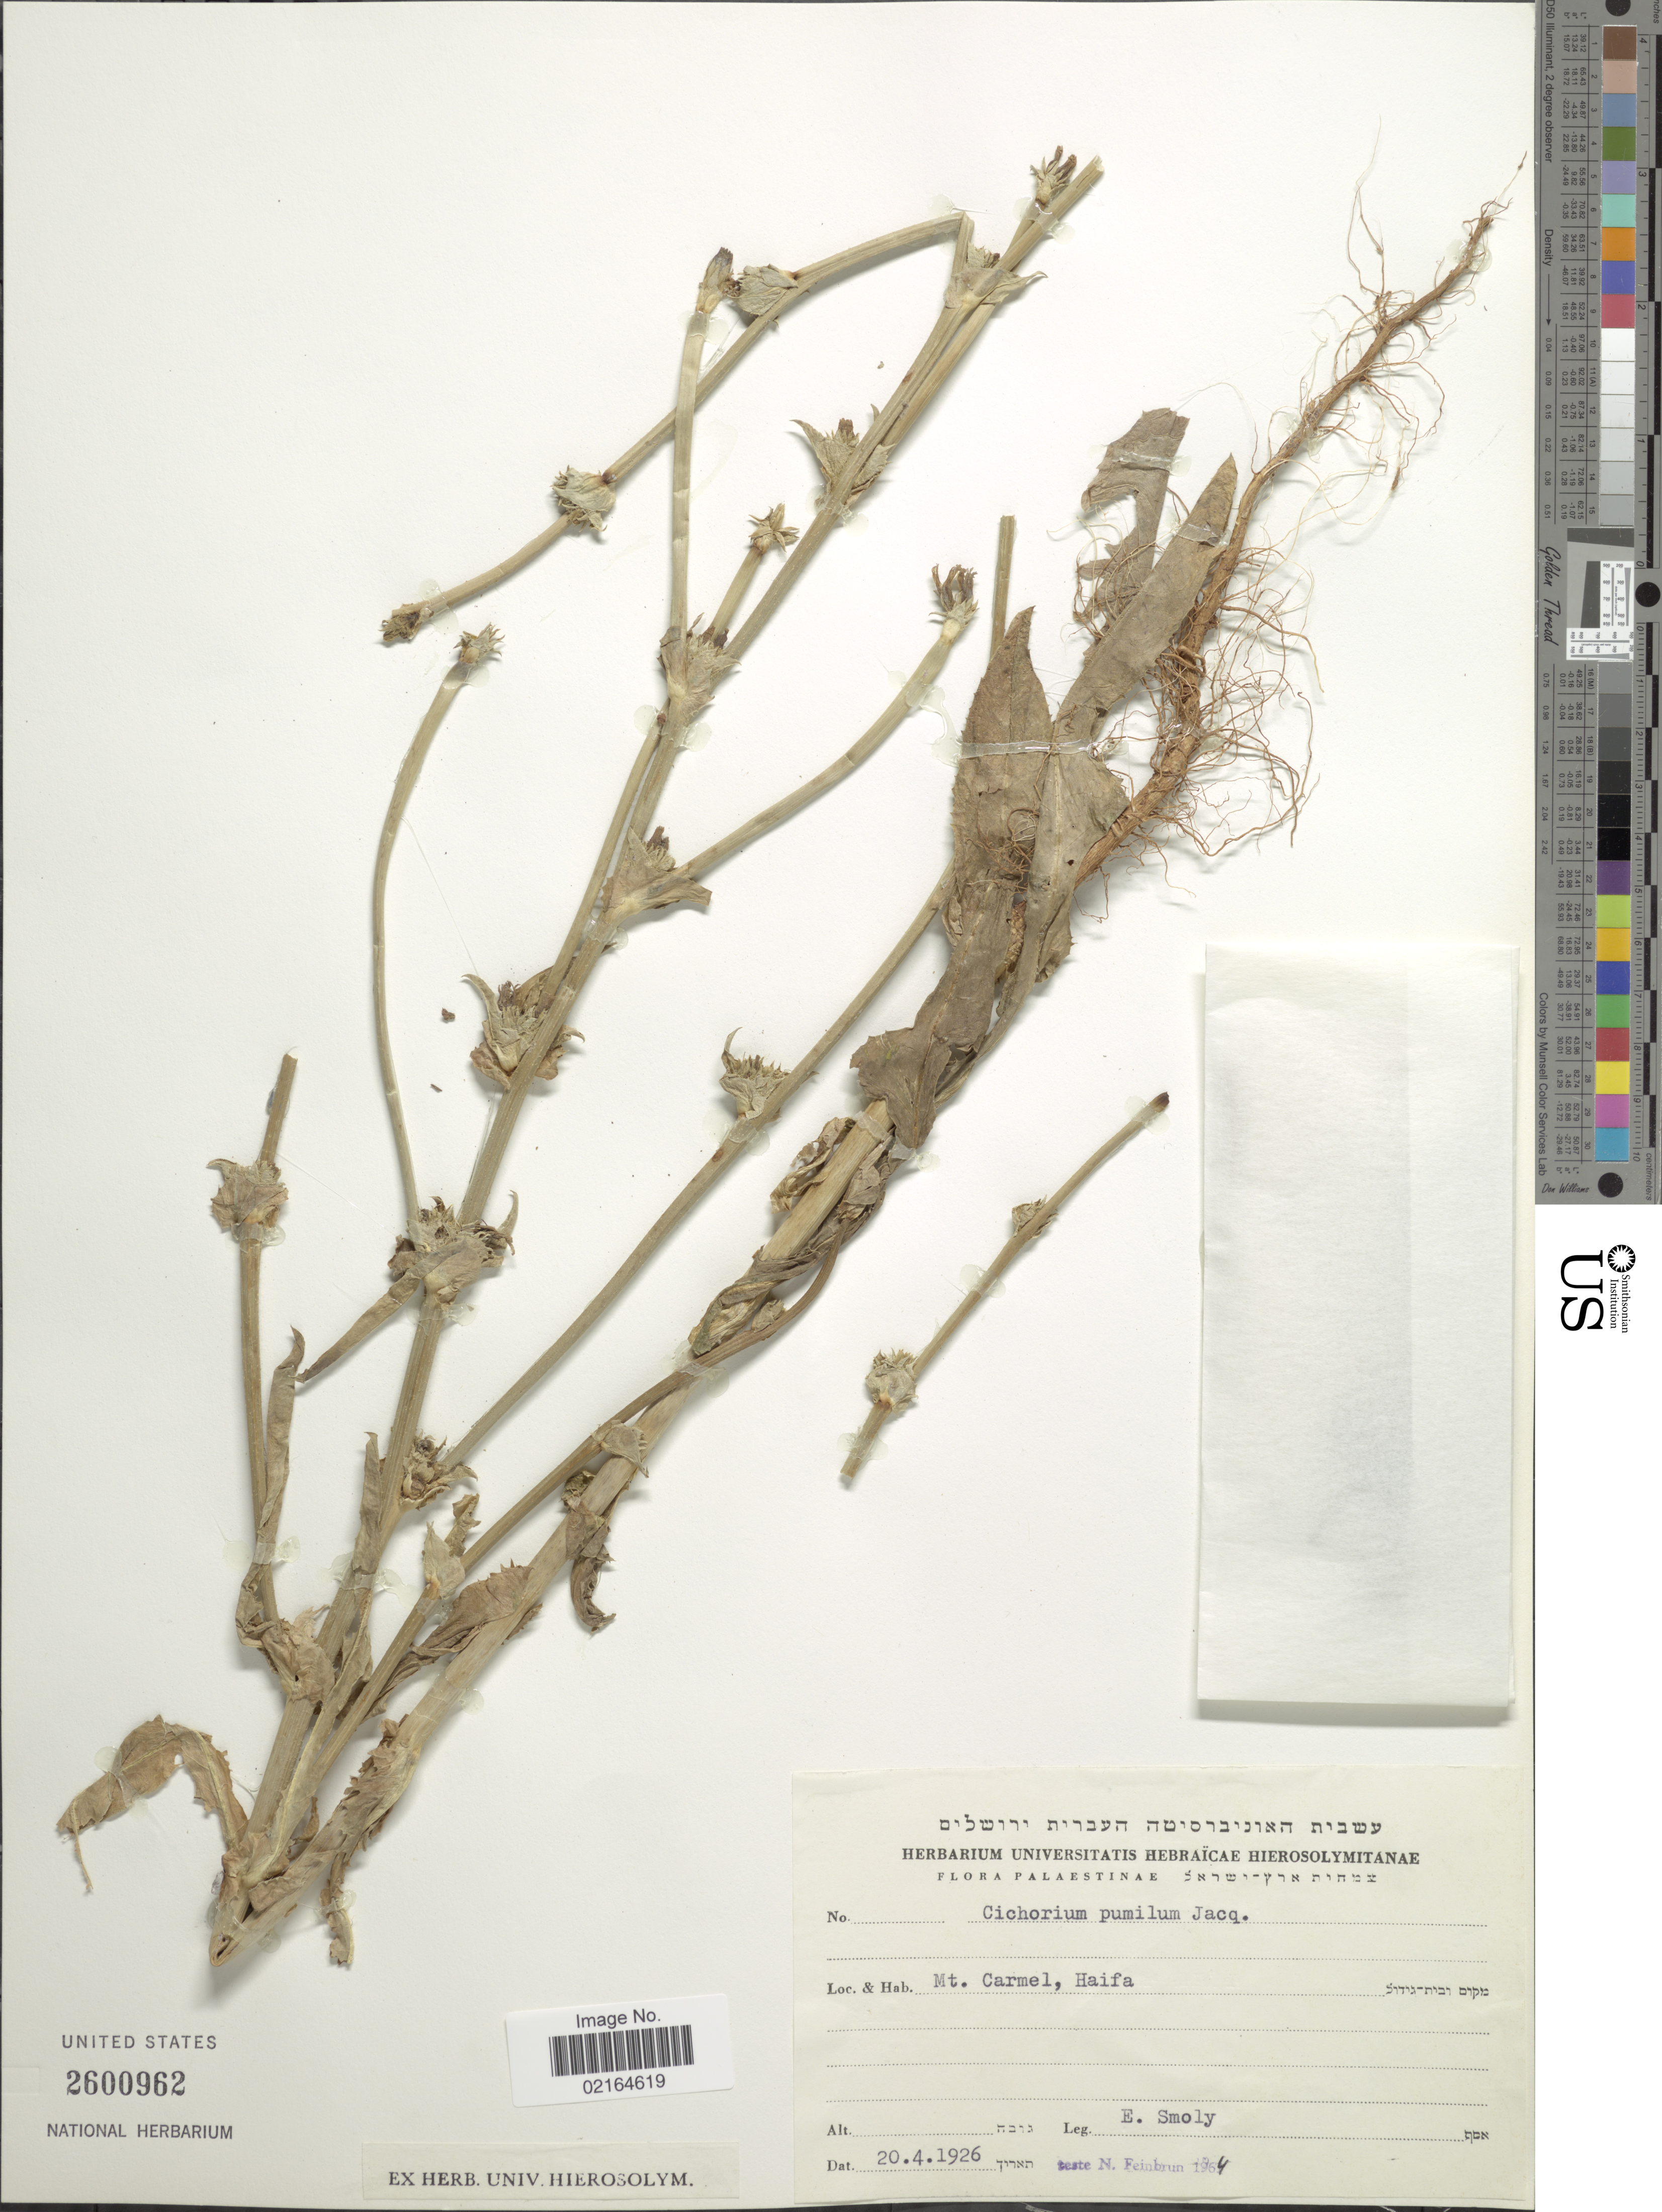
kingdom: Plantae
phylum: Tracheophyta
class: Magnoliopsida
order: Asterales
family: Asteraceae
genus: Cichorium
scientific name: Cichorium pumilum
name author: Jacq.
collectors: E. Smoly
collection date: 1926-04-20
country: Israel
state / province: Haifa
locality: Mt. Carmel, Haifa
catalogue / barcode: US 2600962